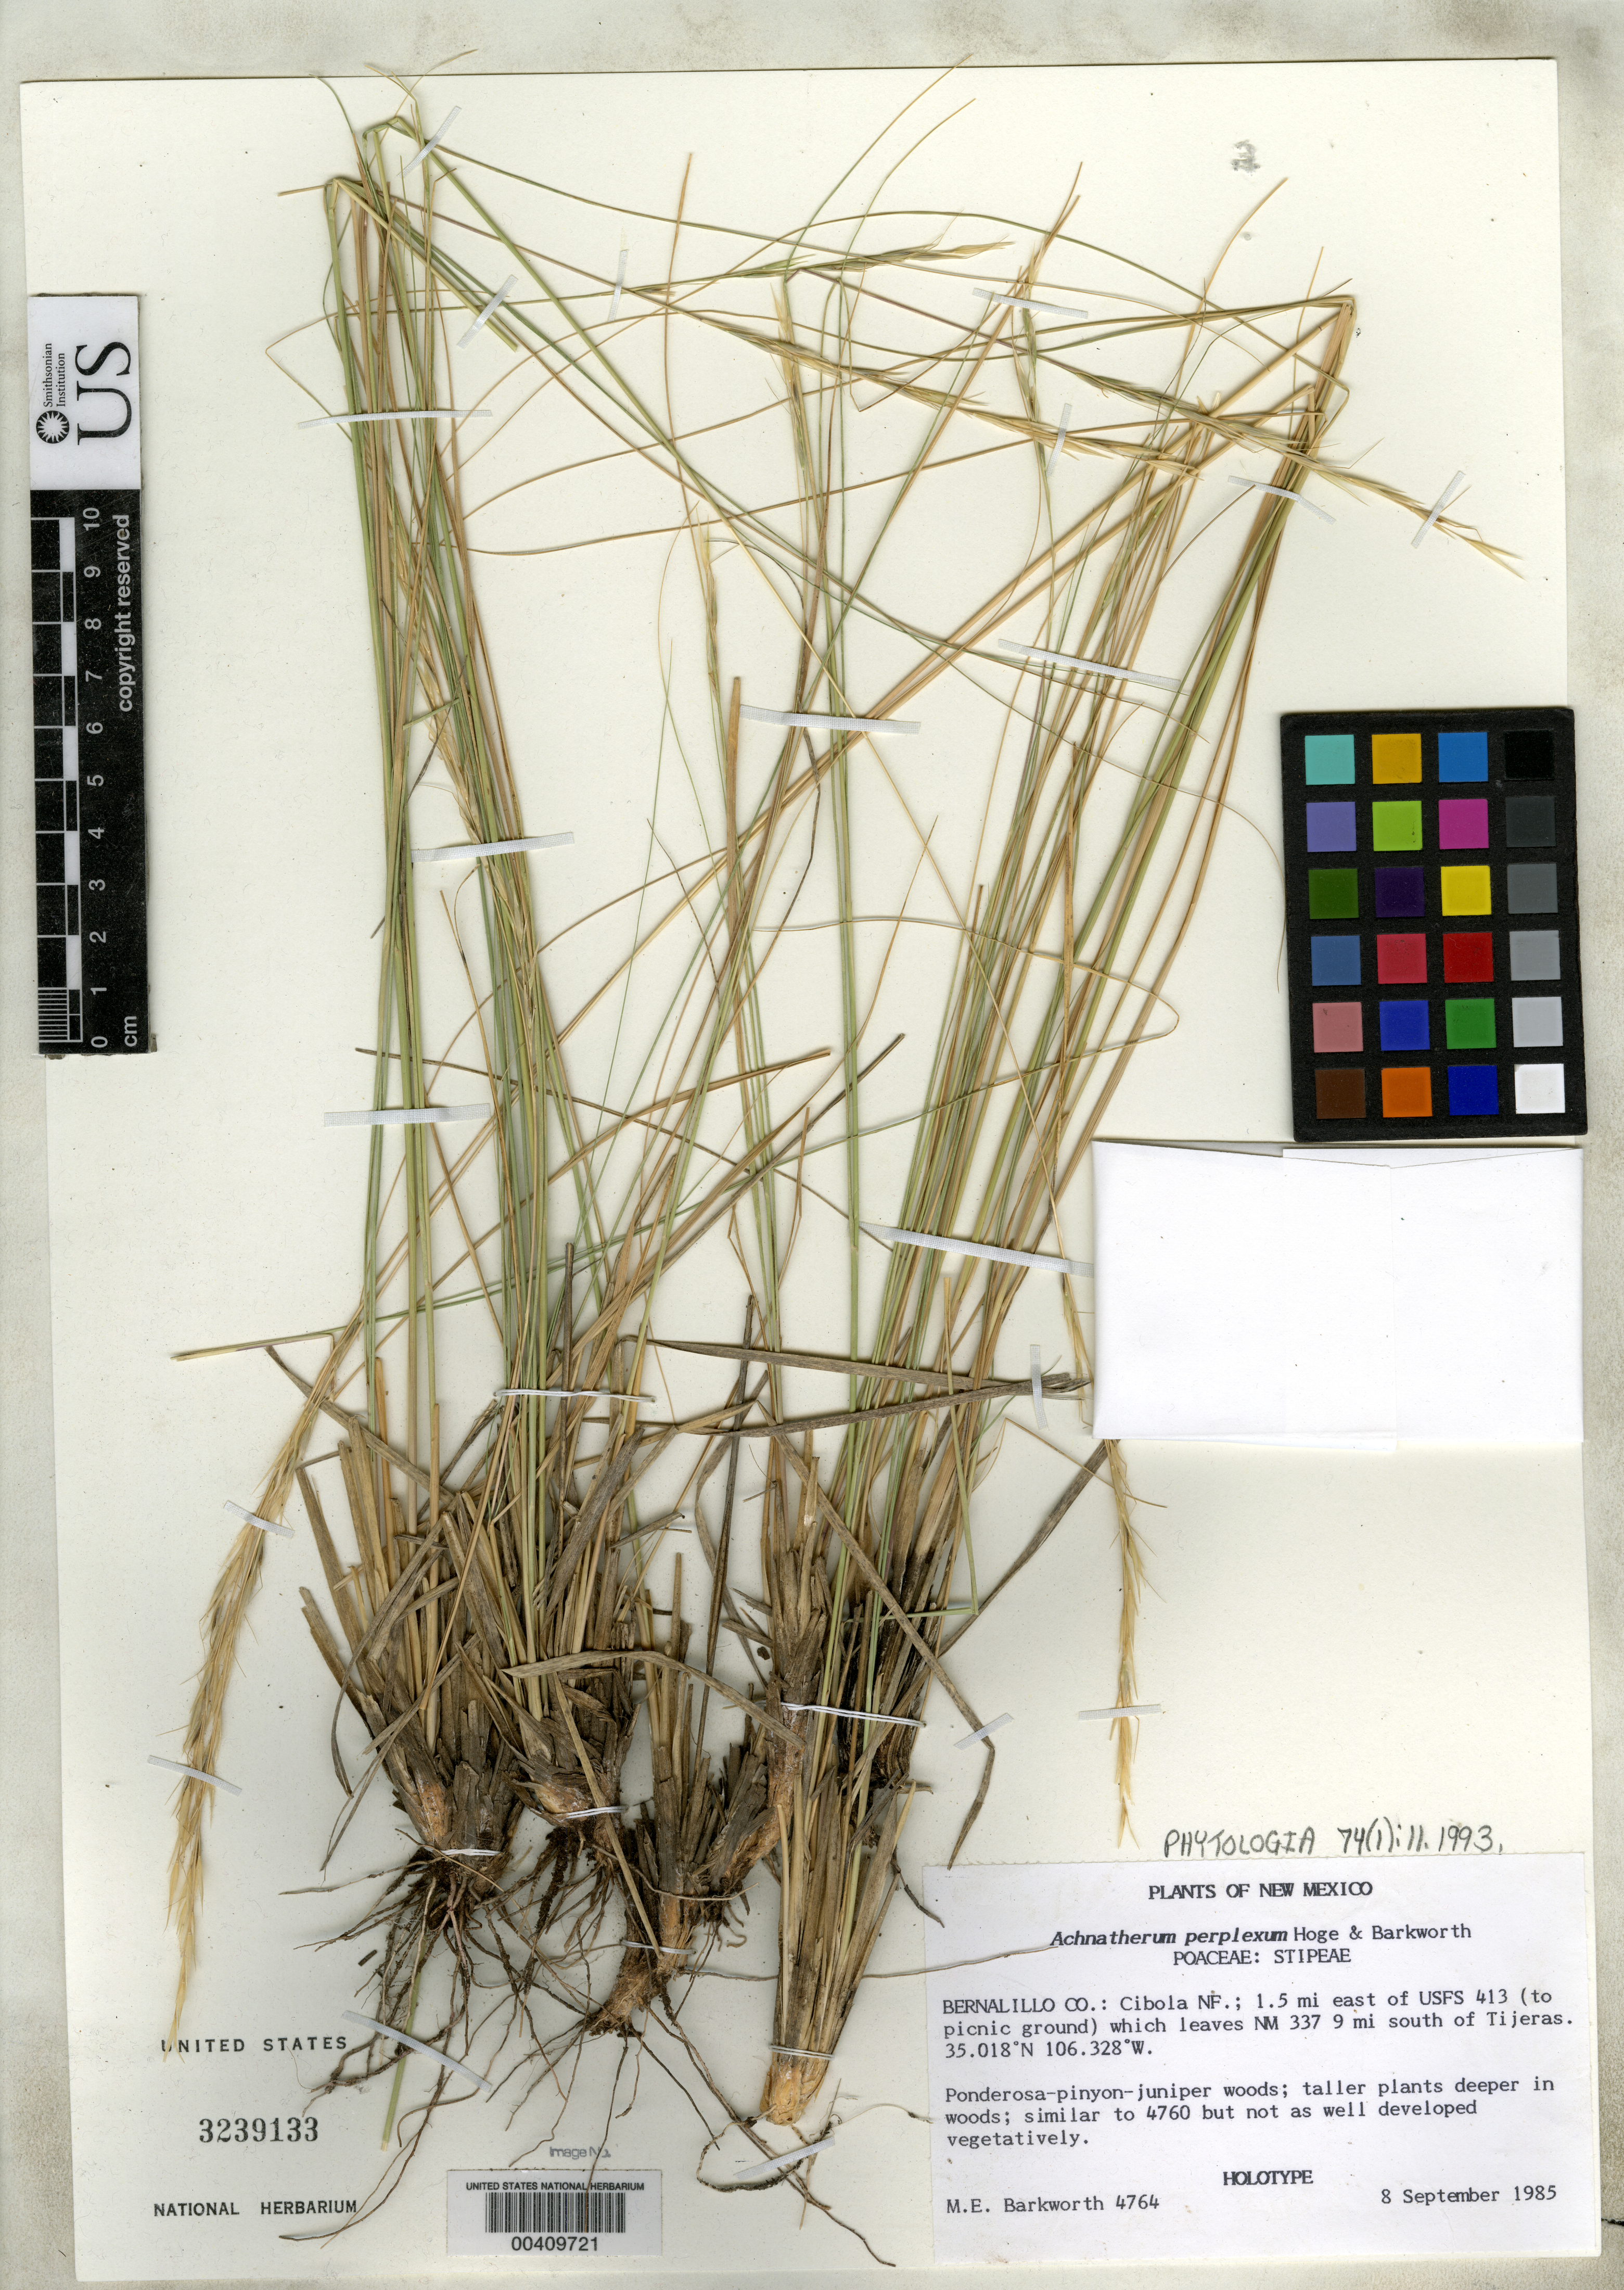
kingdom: Plantae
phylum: Tracheophyta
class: Liliopsida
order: Poales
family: Poaceae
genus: Achnatherum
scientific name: Achnatherum perplexum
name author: Hoge & Barkworth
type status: Holotype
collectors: M. E. Barkworth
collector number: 4764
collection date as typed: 08 Sep 1985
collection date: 1985-09-08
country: United States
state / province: New Mexico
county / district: Bernalillo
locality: Cibola N.F., 1.5 mi E of USFS 413, to NM 337 9 mi S of Tijeras.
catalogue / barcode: US 3239133